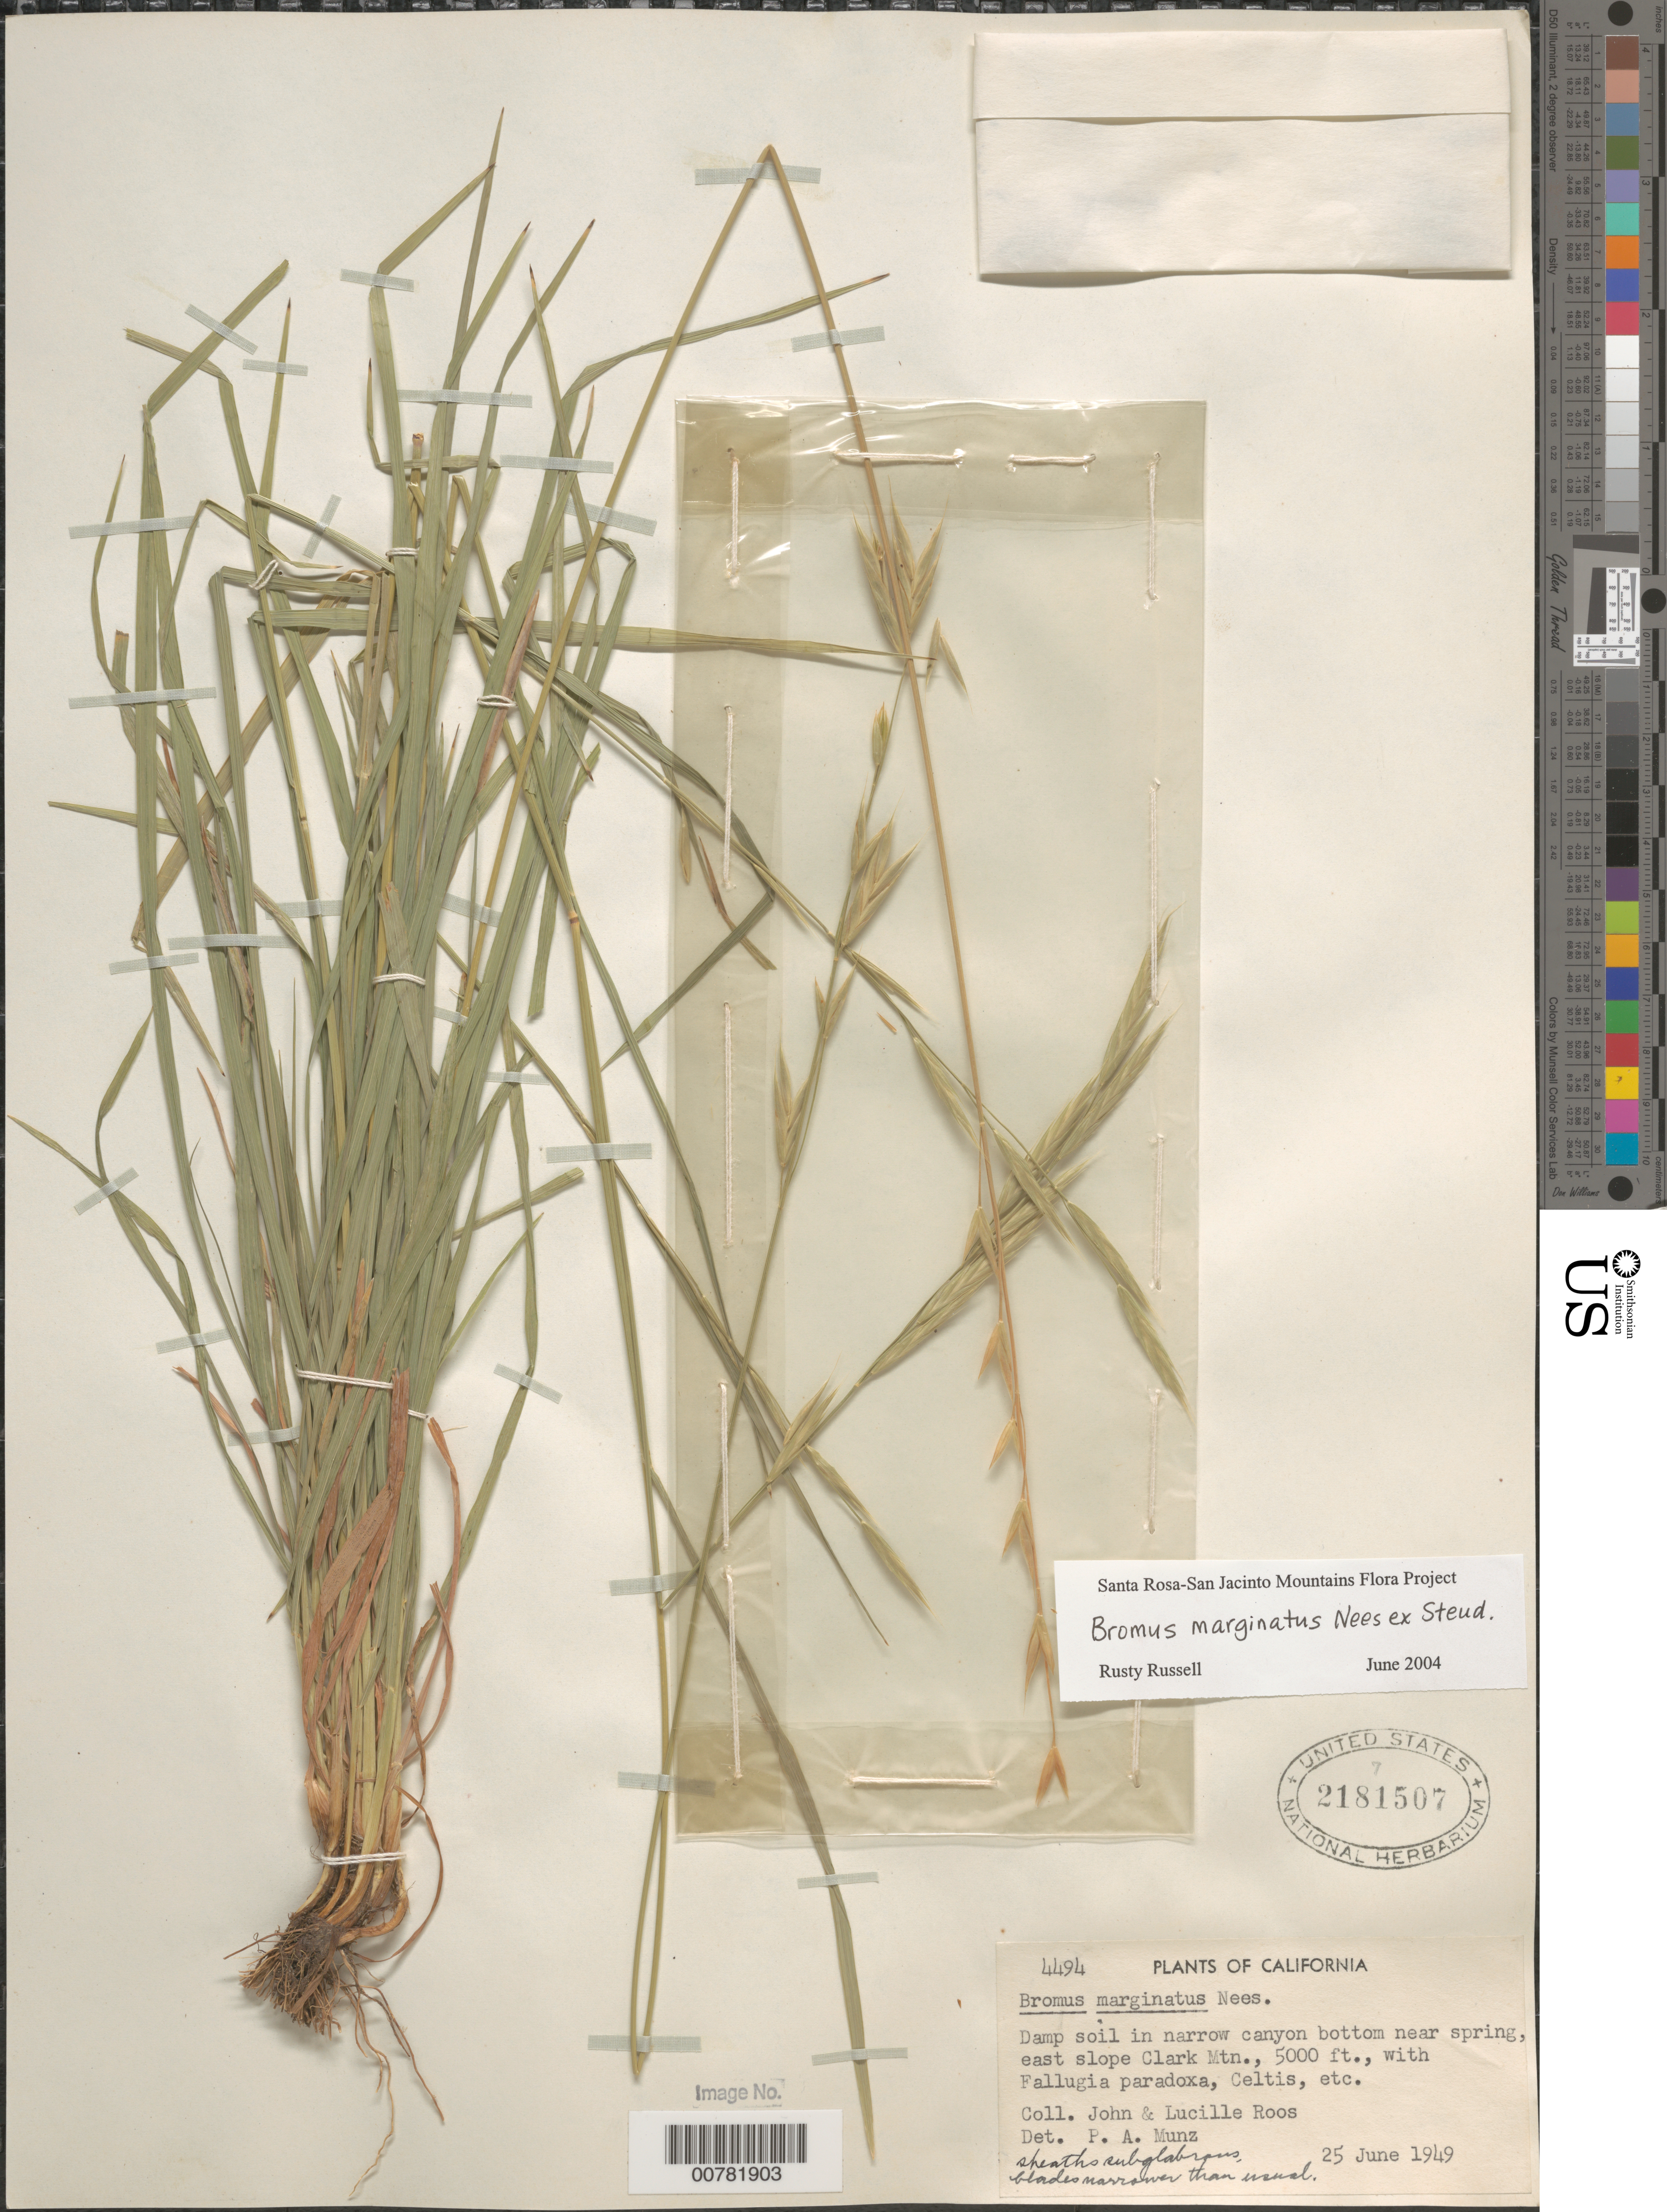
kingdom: Plantae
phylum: Tracheophyta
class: Liliopsida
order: Poales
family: Poaceae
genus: Bromus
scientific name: Bromus marginatus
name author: Nees ex Steud.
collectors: J. C. Roos & L. Roos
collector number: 4494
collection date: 1949-06-25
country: United States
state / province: California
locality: Damp soil in narrow canyon bottom near spring, east slope Clark Mtn.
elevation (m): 1524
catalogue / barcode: US 2181507